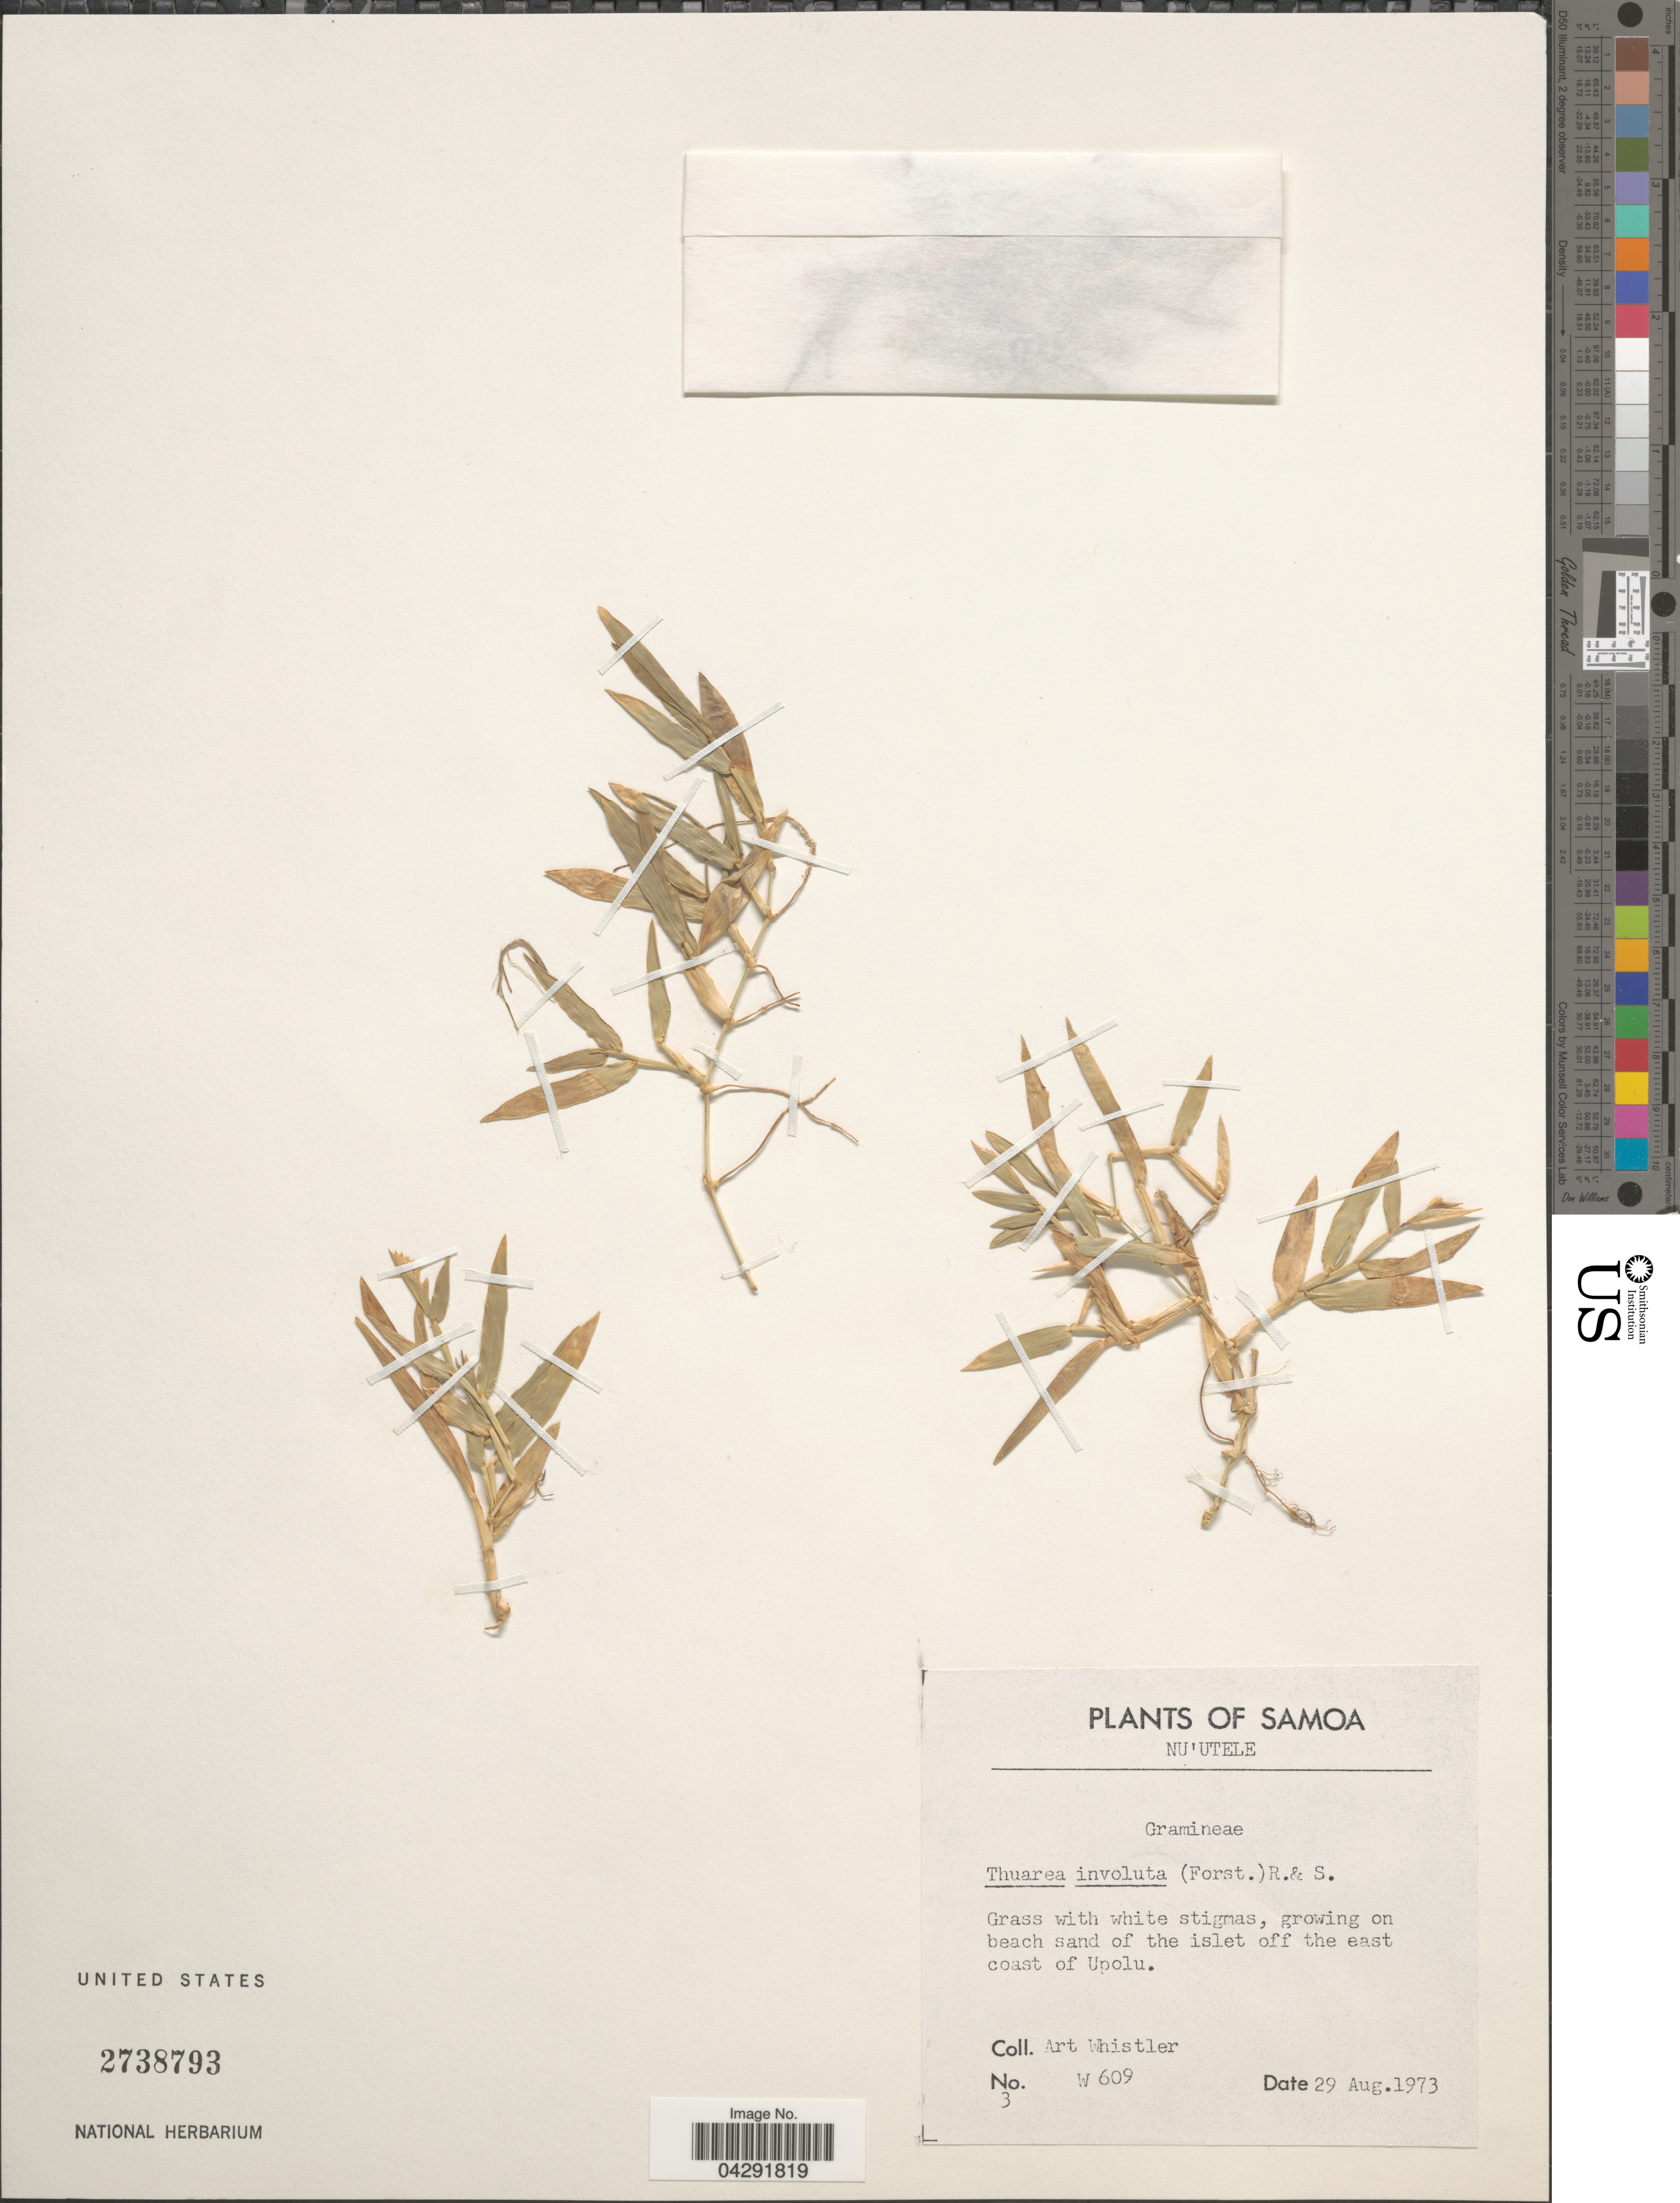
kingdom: Plantae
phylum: Tracheophyta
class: Liliopsida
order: Poales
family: Poaceae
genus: Thuarea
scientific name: Thuarea involuta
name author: (G. Forst.) R. Br. ex Sm.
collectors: A. Whistler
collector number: W609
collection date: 1973-08-29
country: Samoa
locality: Samoa. Nu'utele. On beach sand of the islet off the east coast of Upolu.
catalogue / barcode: US 2738793